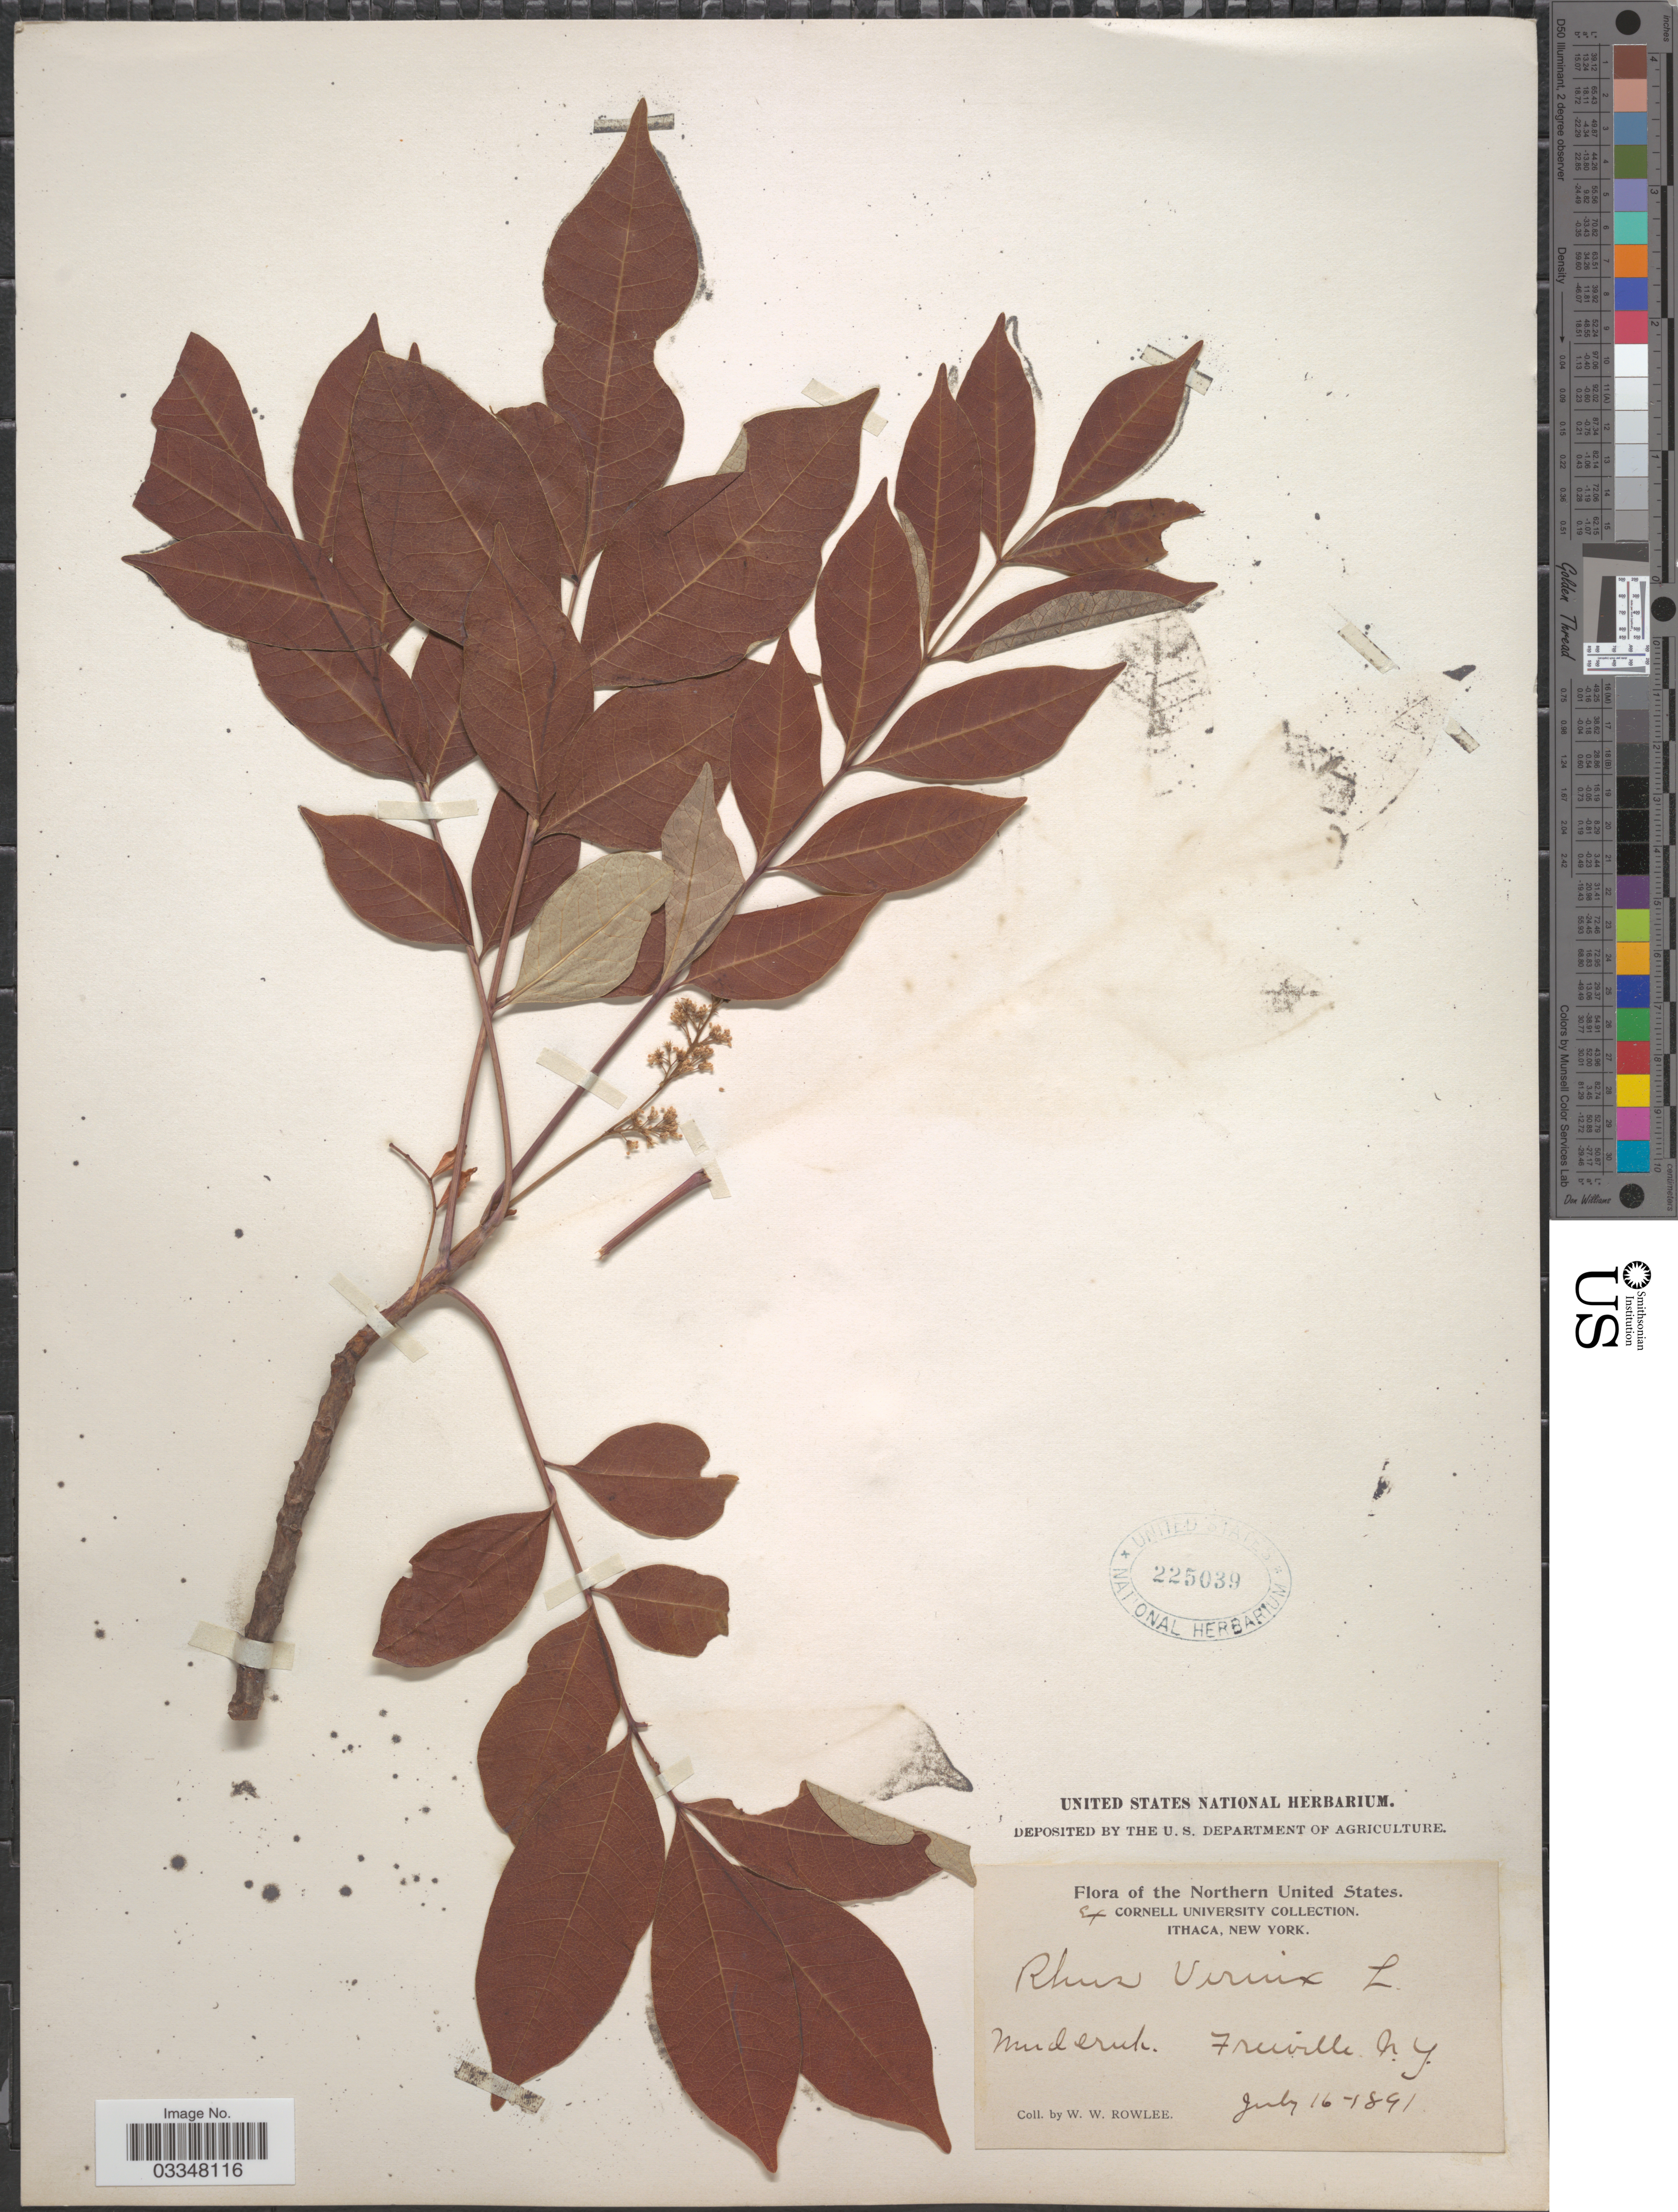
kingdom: Plantae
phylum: Tracheophyta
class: Magnoliopsida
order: Sapindales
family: Anacardiaceae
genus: Toxicodendron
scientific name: Toxicodendron vernix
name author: (L.) Kuntze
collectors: W. W. Rowlee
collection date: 1891-07-16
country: United States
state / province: New York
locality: Northern United States. Freeville.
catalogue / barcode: US 225039